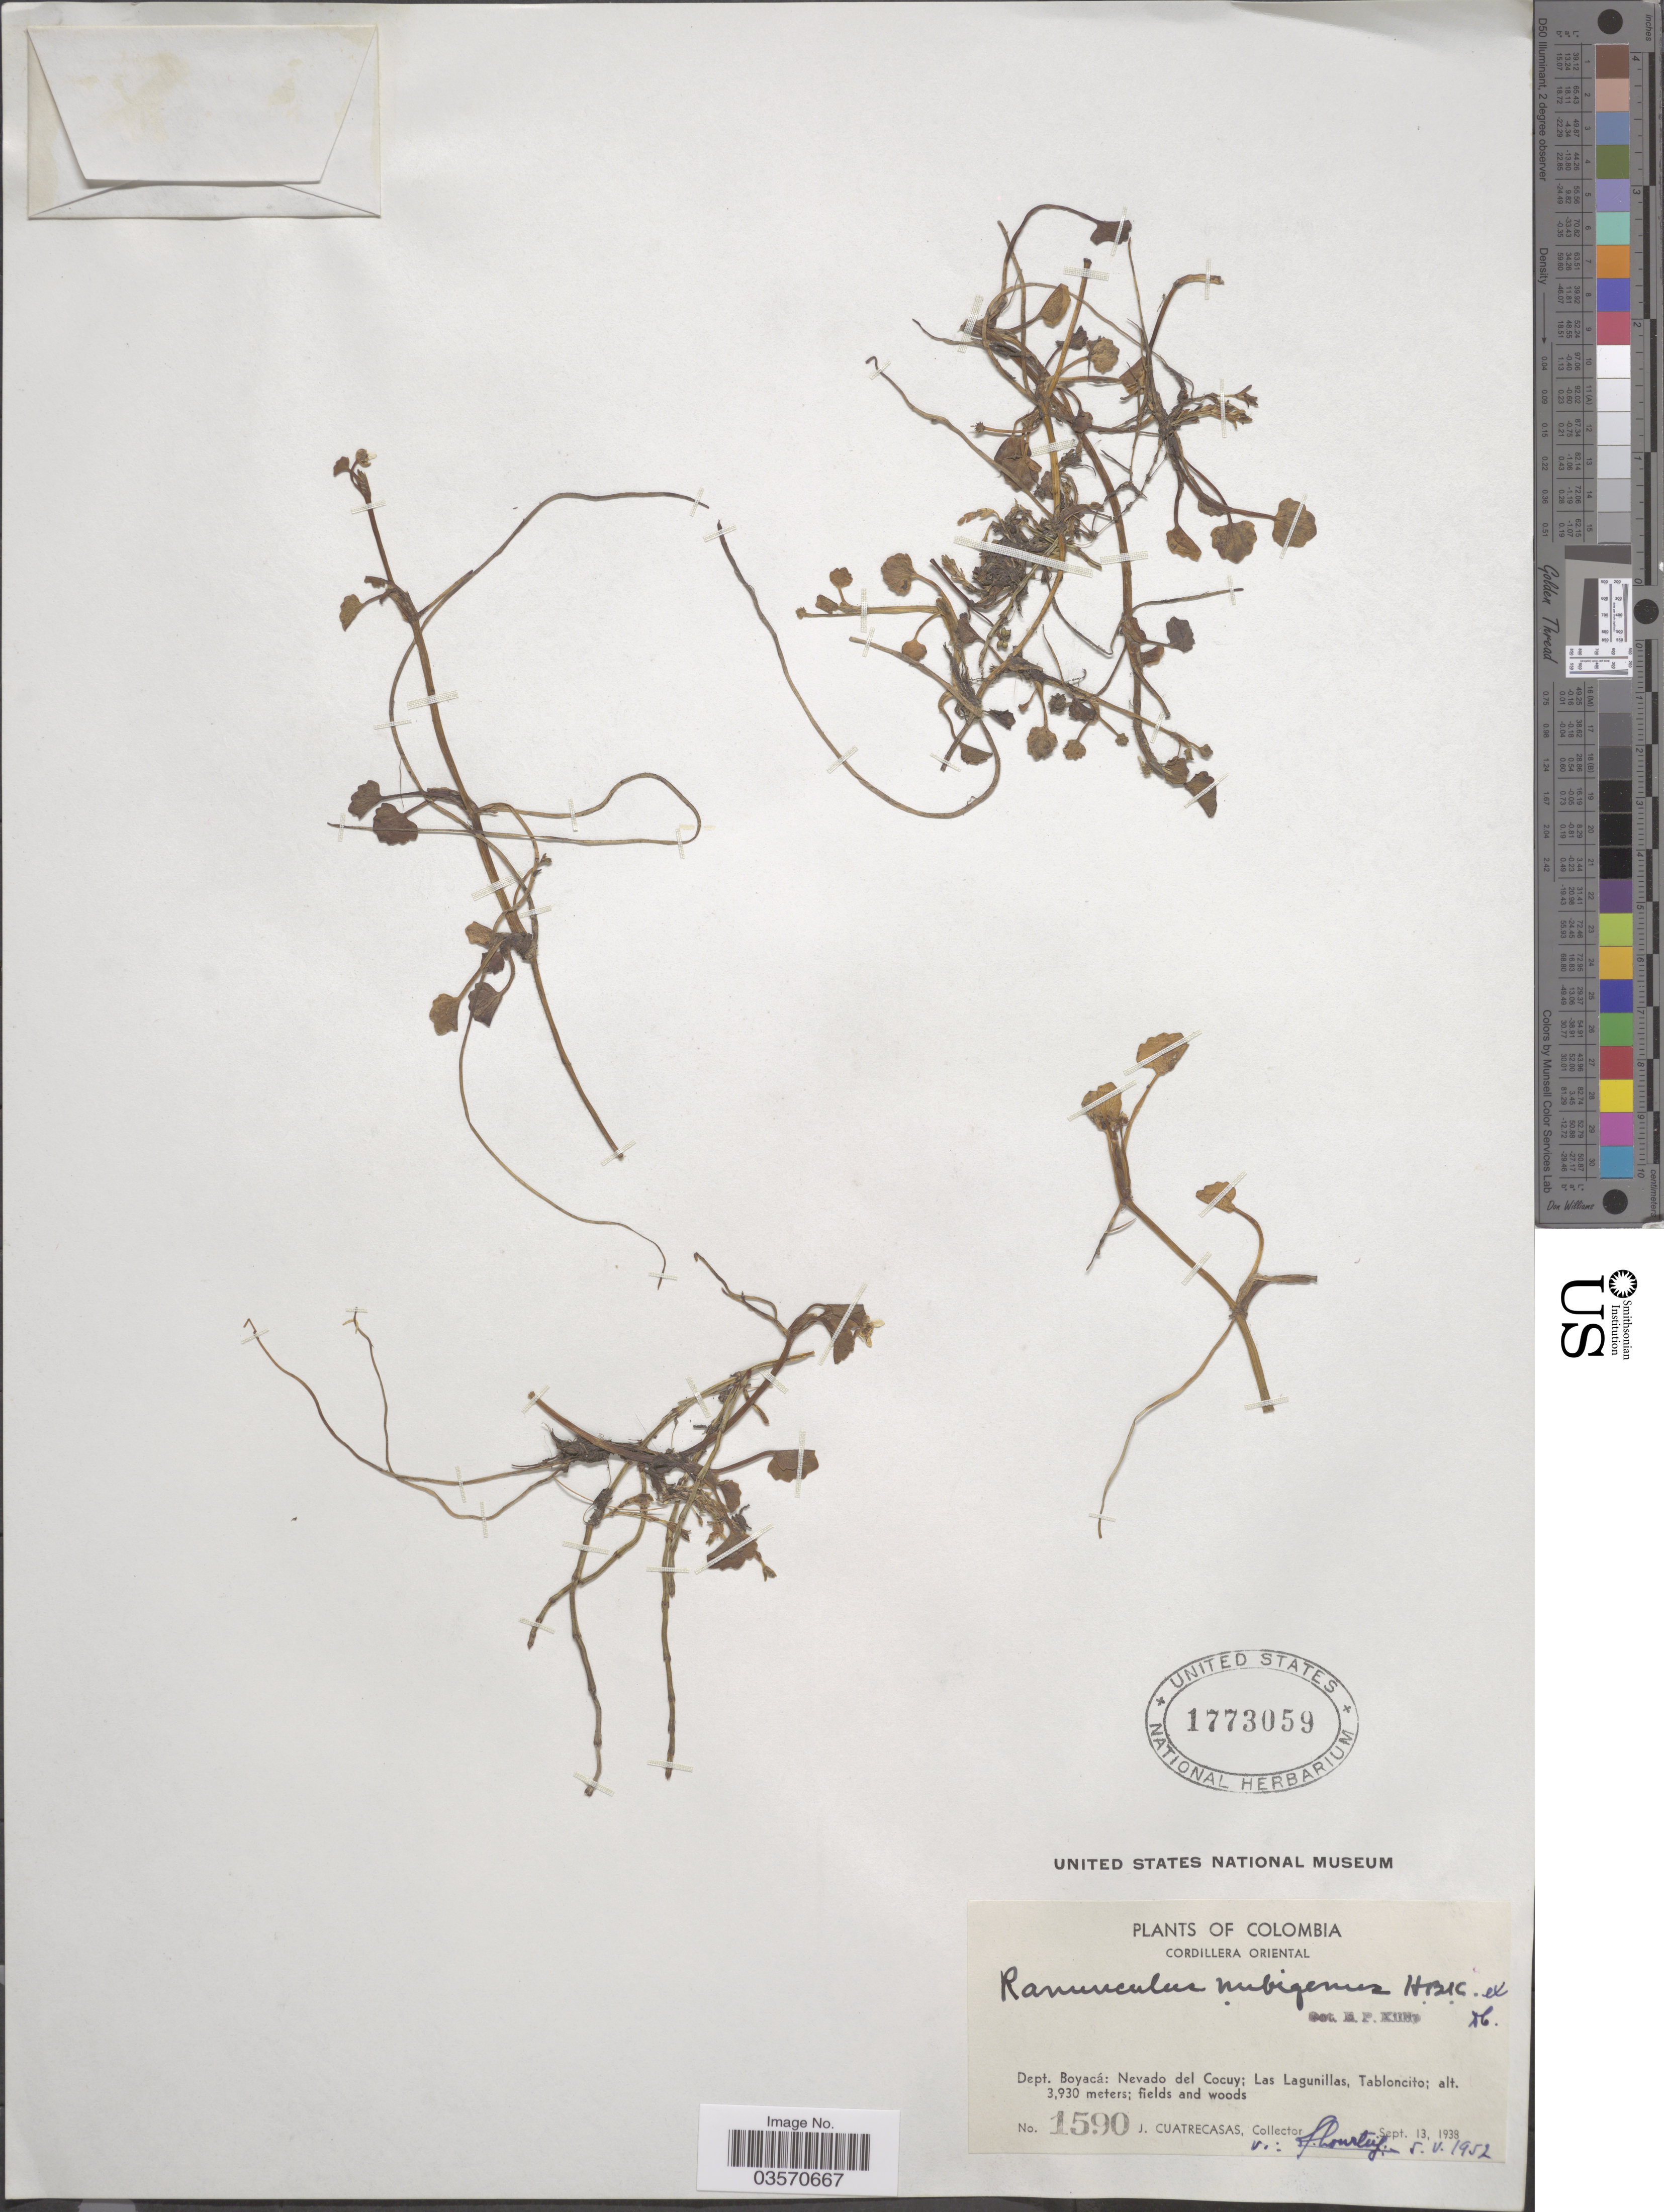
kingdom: Plantae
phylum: Tracheophyta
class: Magnoliopsida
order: Ranunculales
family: Ranunculaceae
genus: Ranunculus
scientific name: Ranunculus nubigenus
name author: Humb. et al. ex DC.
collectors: J. Cuatrecasas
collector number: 1590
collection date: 1938-09-13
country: Colombia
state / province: Boyacá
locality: Cordillera Oriental. Dept. Boyacá: Nevado del Cocuy; Las Lagunillas, Tabloncito.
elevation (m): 3930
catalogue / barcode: US 1773059